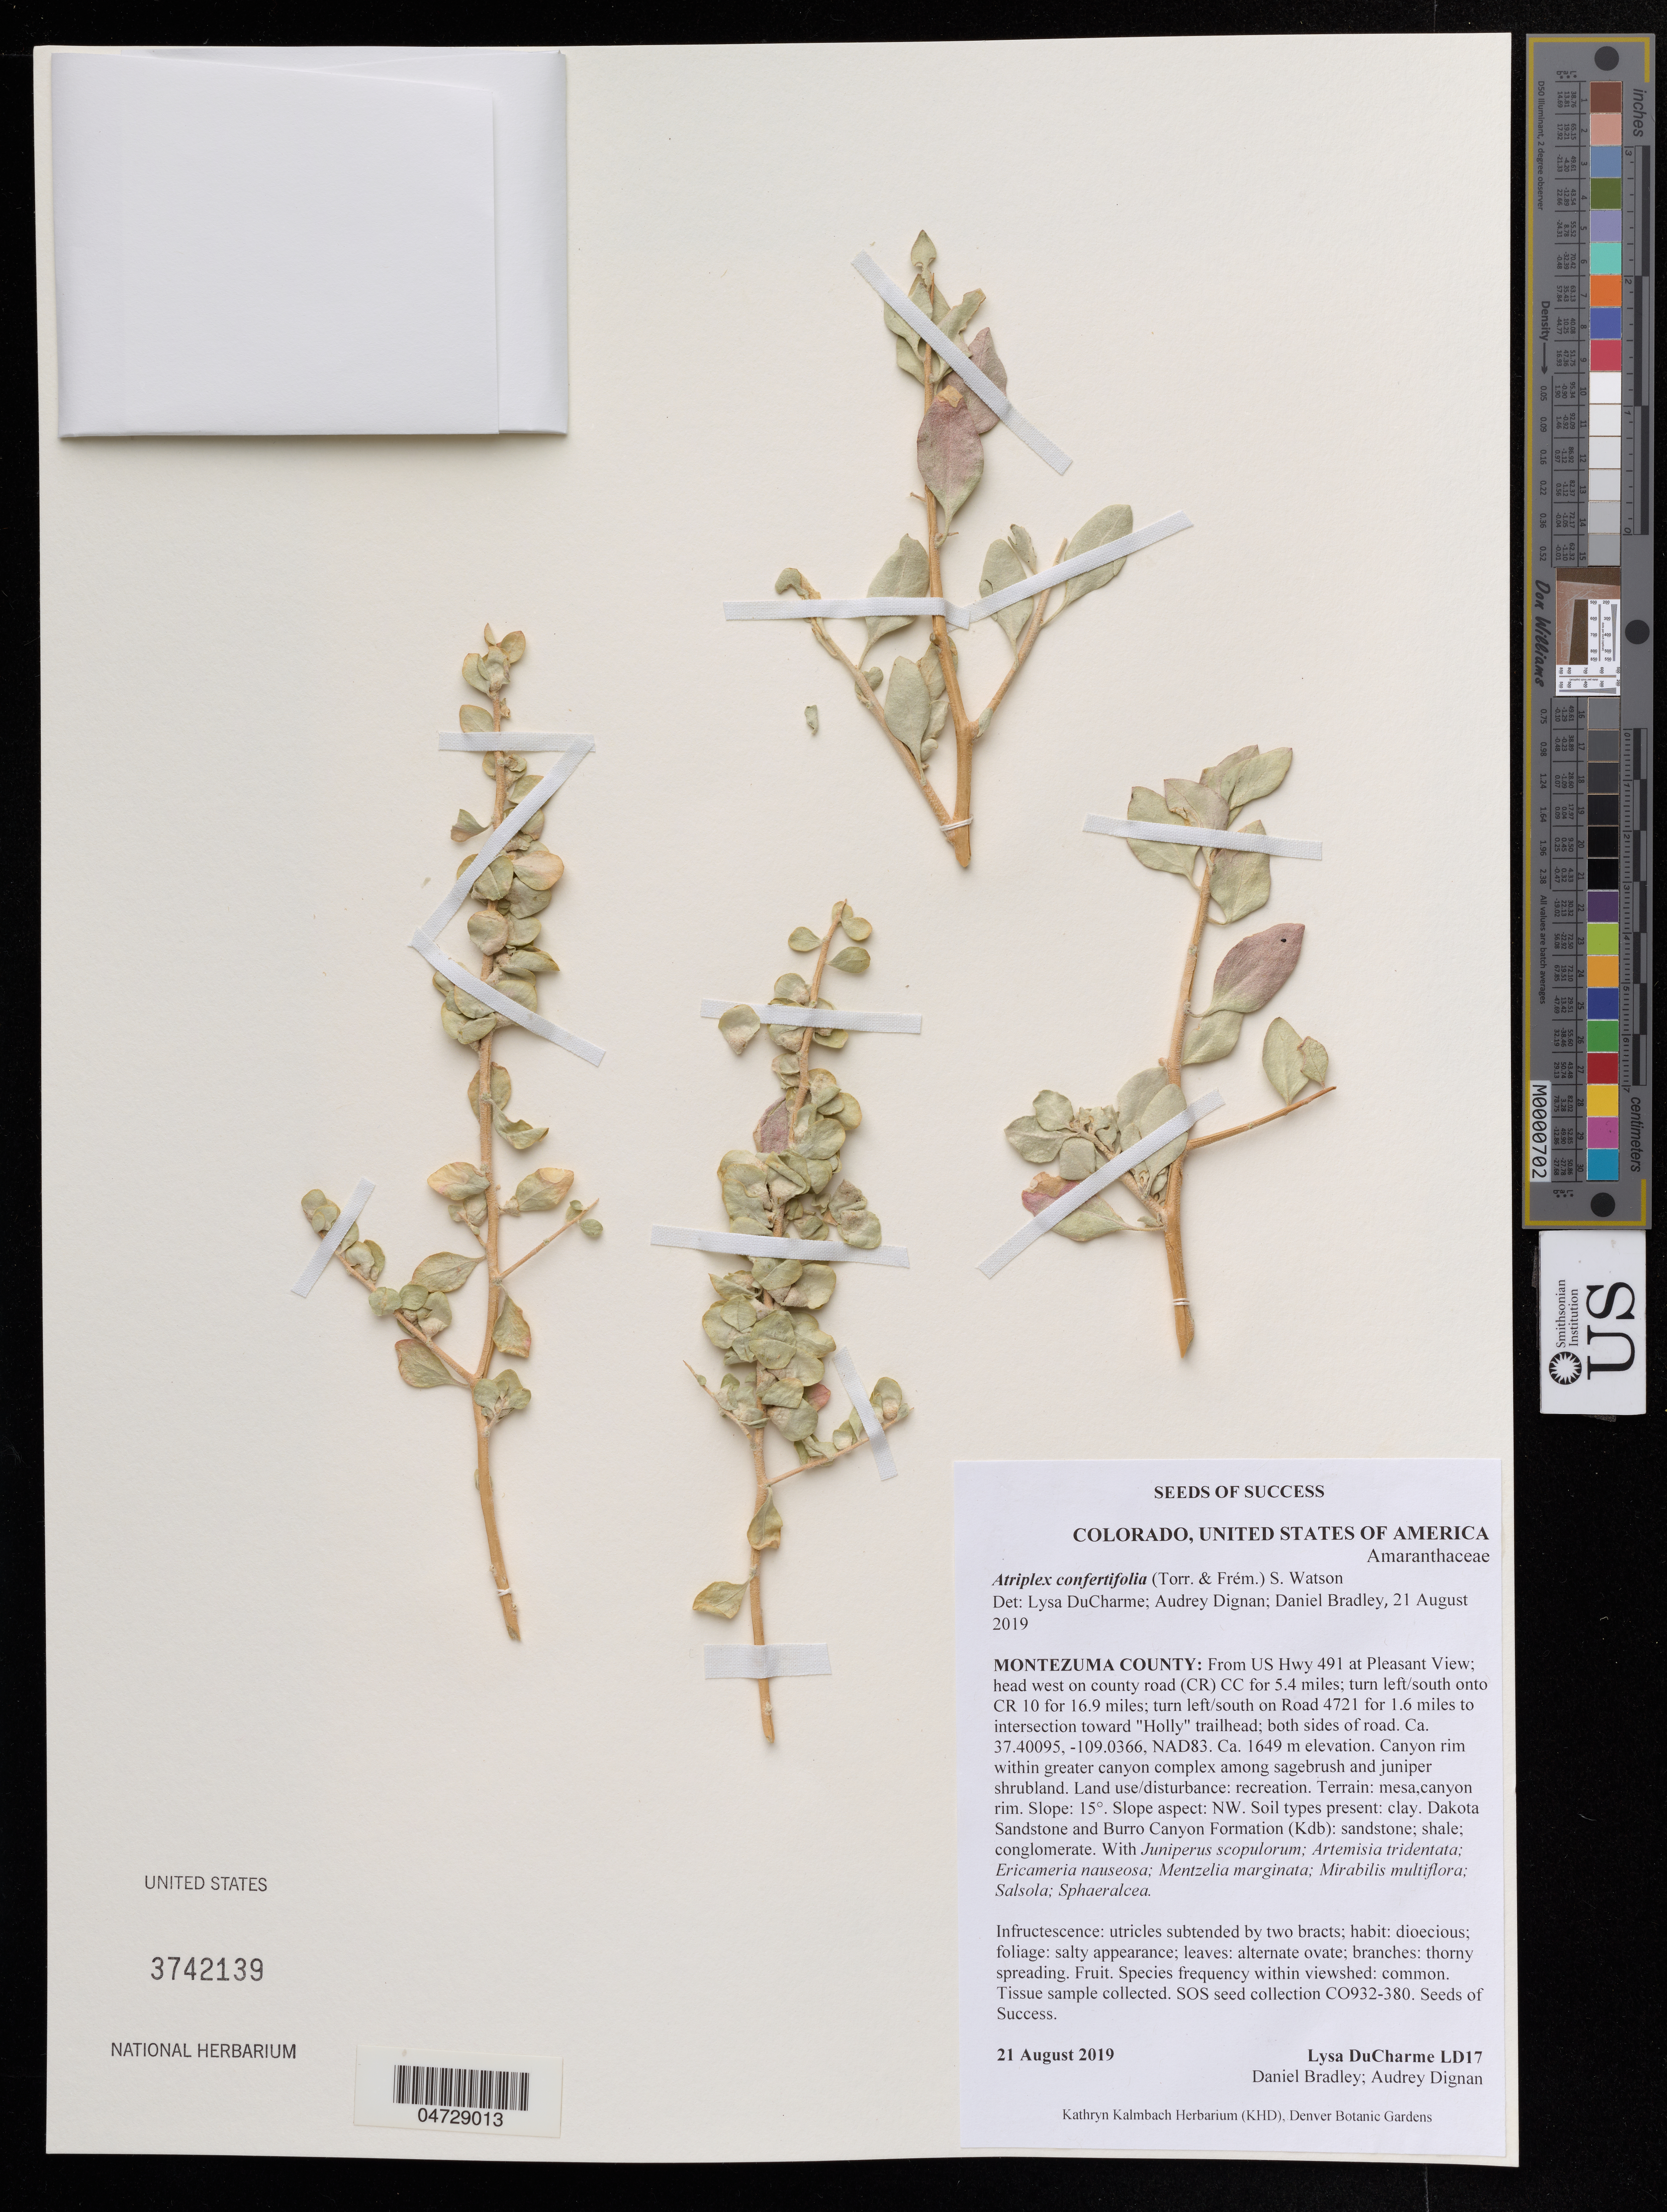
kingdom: Plantae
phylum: Tracheophyta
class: Magnoliopsida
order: Caryophyllales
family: Amaranthaceae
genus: Atriplex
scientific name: Atriplex confertifolia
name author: (Torr. & Frém.) S. Watson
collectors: L. DuCharme, D. Bradley & A. Dignan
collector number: LD17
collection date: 2019-08-21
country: United States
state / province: Colorado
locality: Montezuma County: From US Hwy 491 at Pleasant View; head west on country road (CR) CC for 5.4 miles; turn left/south onto CR 10 for 16.9 miles; turn left/south on Road 4721 for 1.6 miles to intersection toward "Holly" trailhead; both sides of road.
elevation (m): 1649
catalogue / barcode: US 3742139